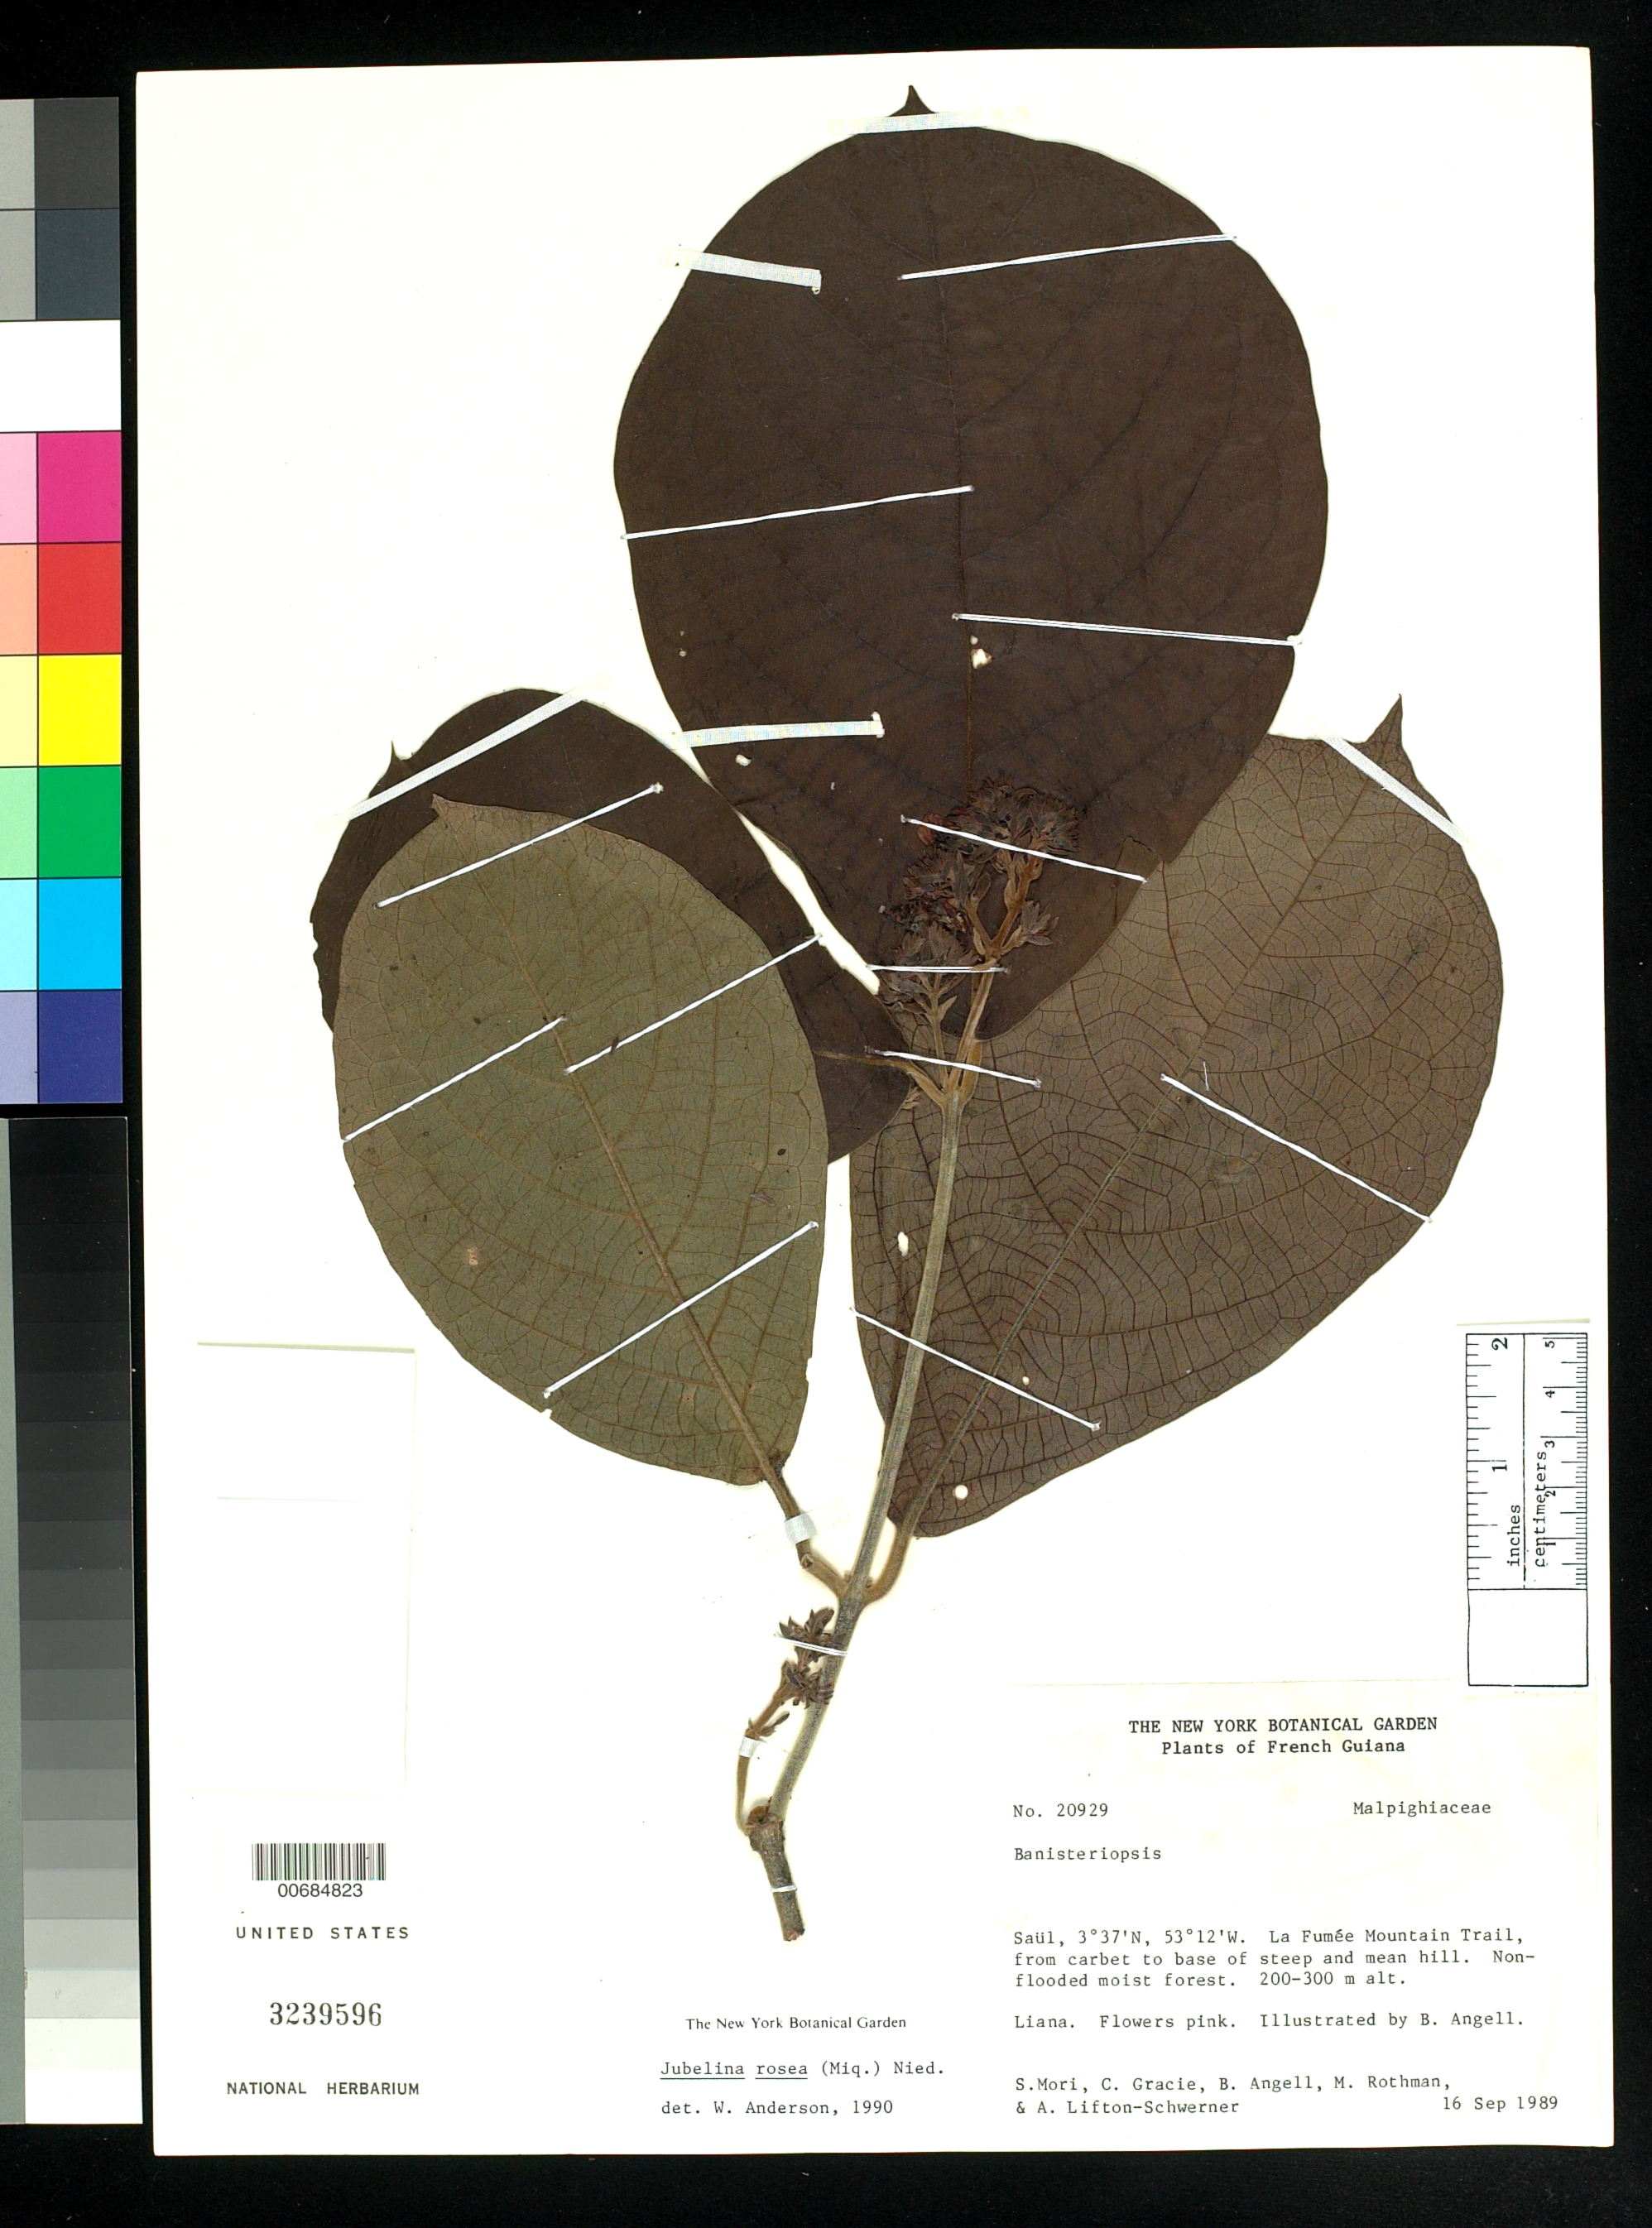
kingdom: Plantae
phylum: Tracheophyta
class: Magnoliopsida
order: Malpighiales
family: Malpighiaceae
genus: Jubelina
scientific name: Jubelina rosea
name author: (Miq.) Nied.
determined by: Anderson, W.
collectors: S. Mori, C. A. Gracie, Bobbi Angell, M. Rothman & K. Wrightman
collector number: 20929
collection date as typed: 16-Sep-89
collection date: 1989-09-16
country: French Guiana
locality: Saül, La Fumée Mountain Trail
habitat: Non-flooded moist forest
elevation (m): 200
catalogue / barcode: US 3239596